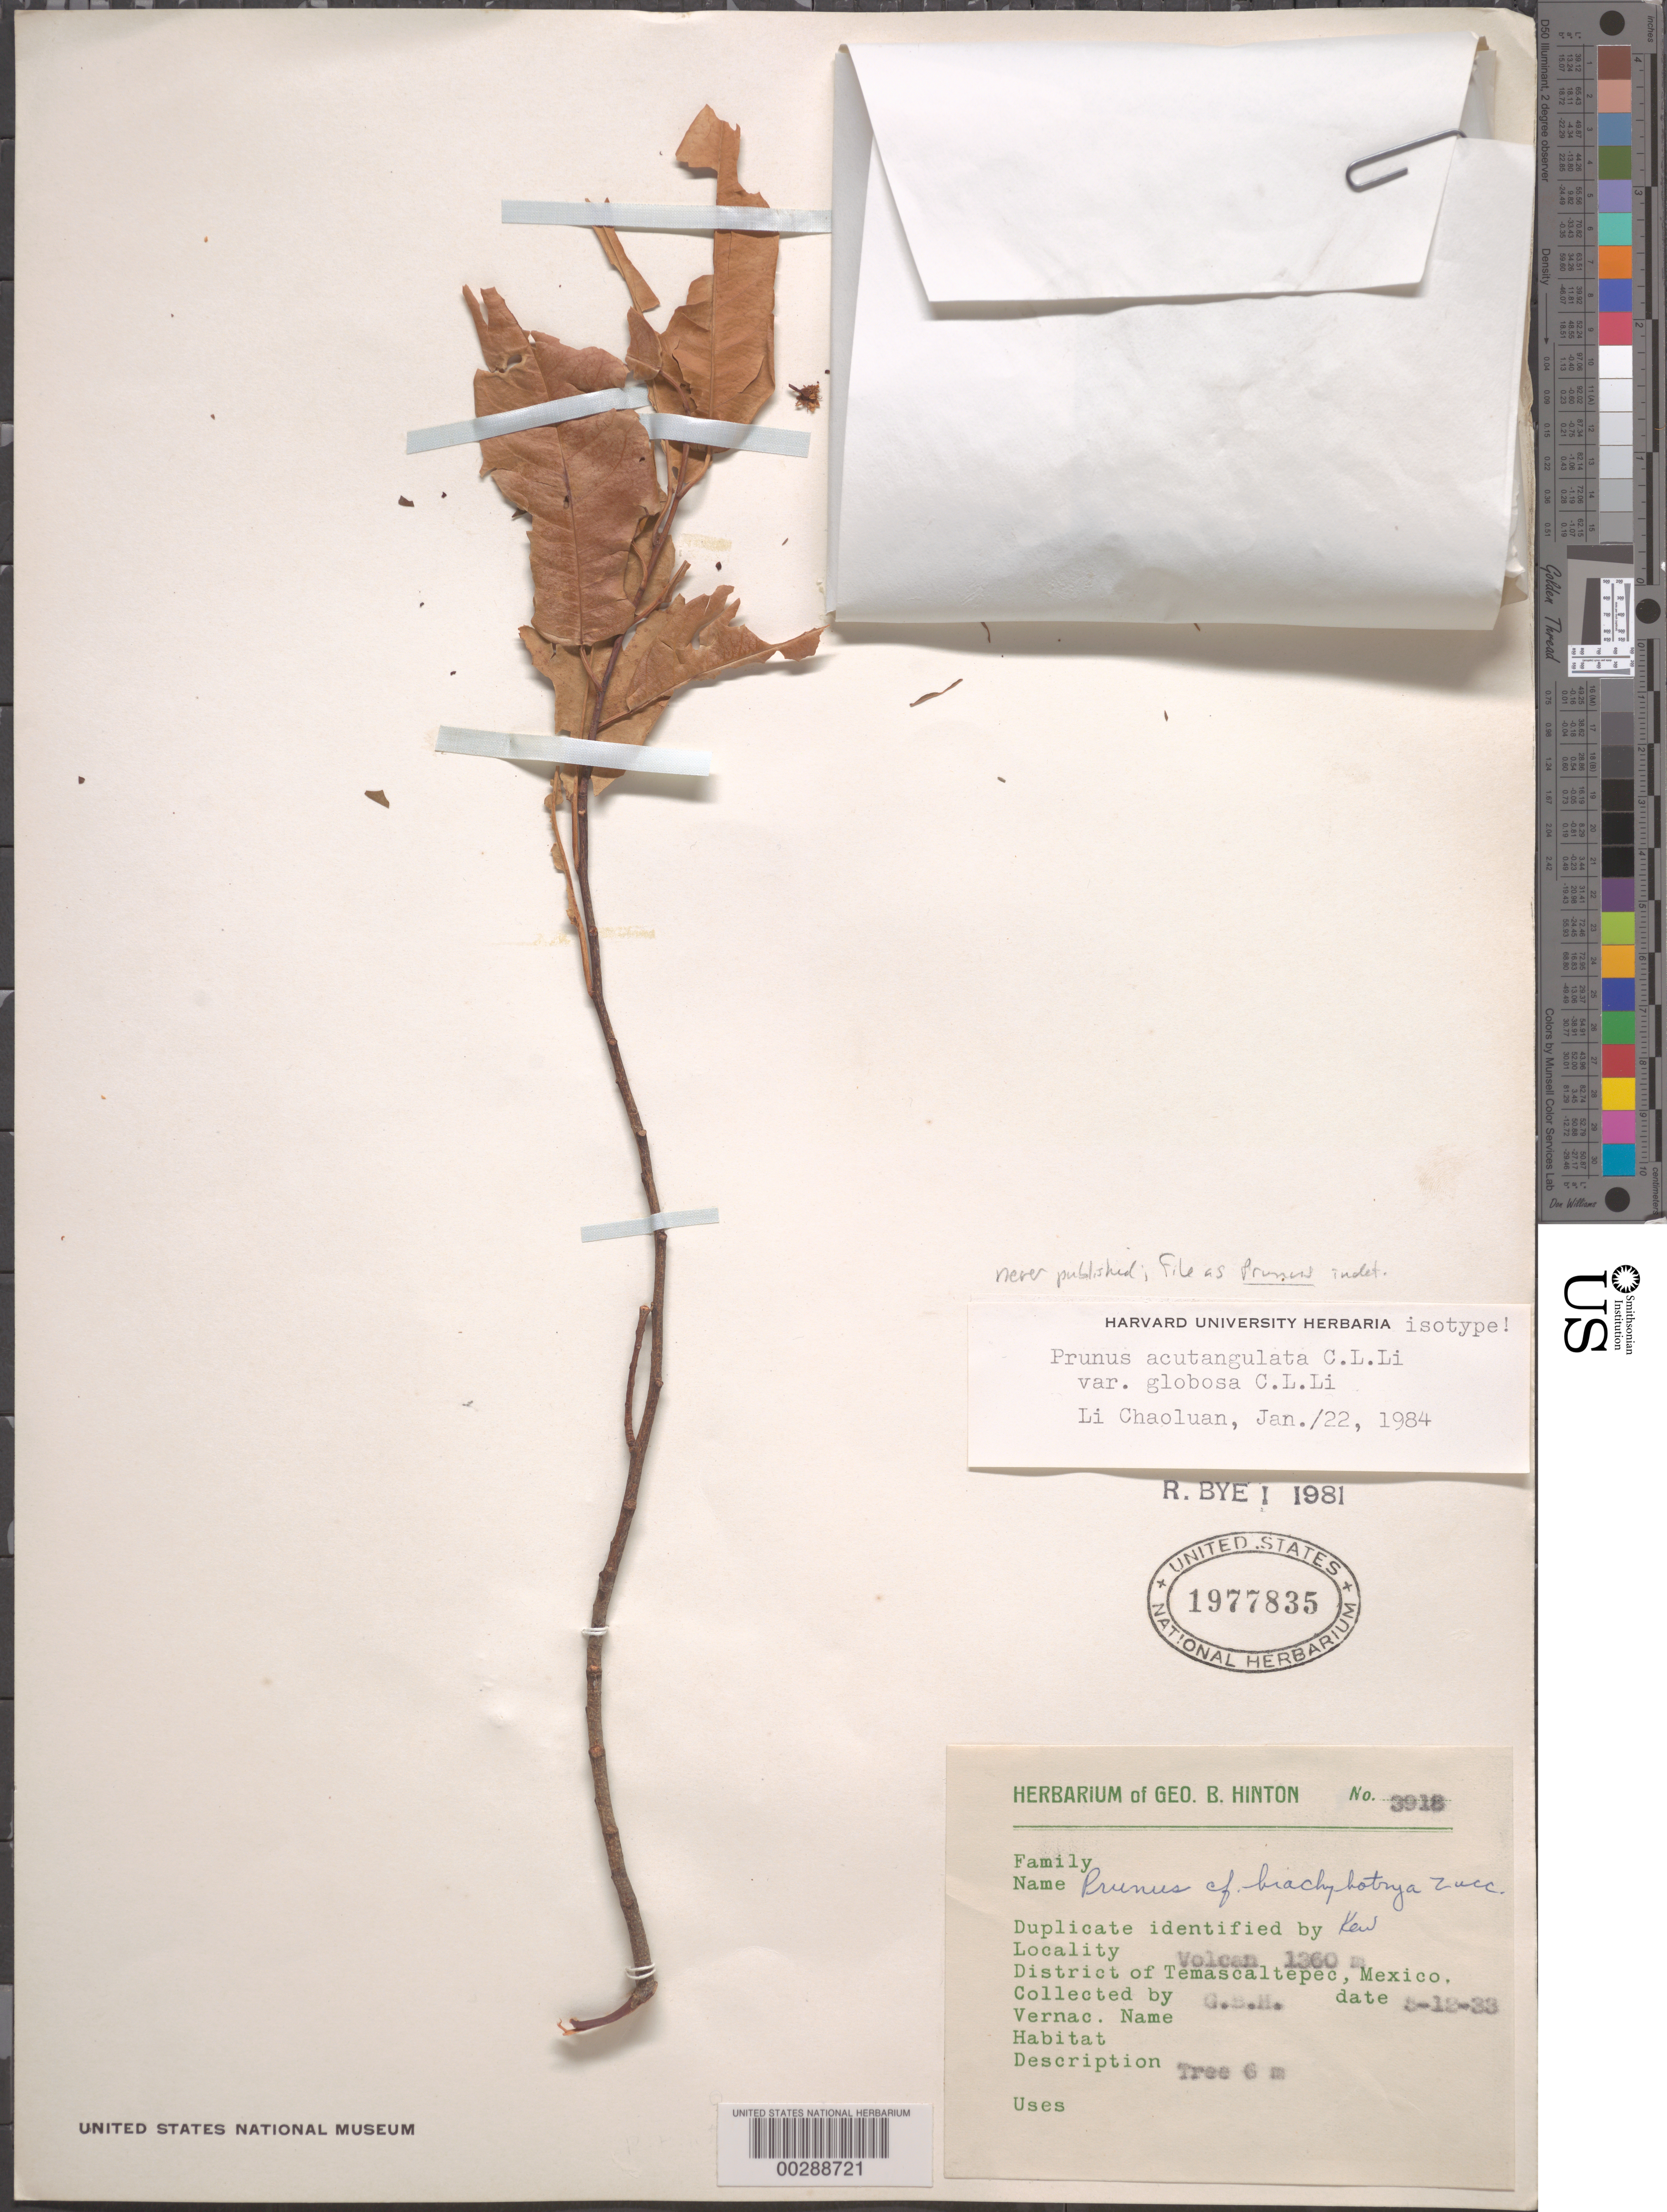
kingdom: Plantae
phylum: Tracheophyta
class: Magnoliopsida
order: Rosales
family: Rosaceae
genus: Prunus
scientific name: Prunus sp.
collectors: G. B. Hinton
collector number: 3918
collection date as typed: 08 Dec 1933 to 12 Aug 1933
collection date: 1933-08-12/1933-12-08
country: Mexico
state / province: México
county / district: Temascaltepec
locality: Volcan.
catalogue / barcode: US 1977835